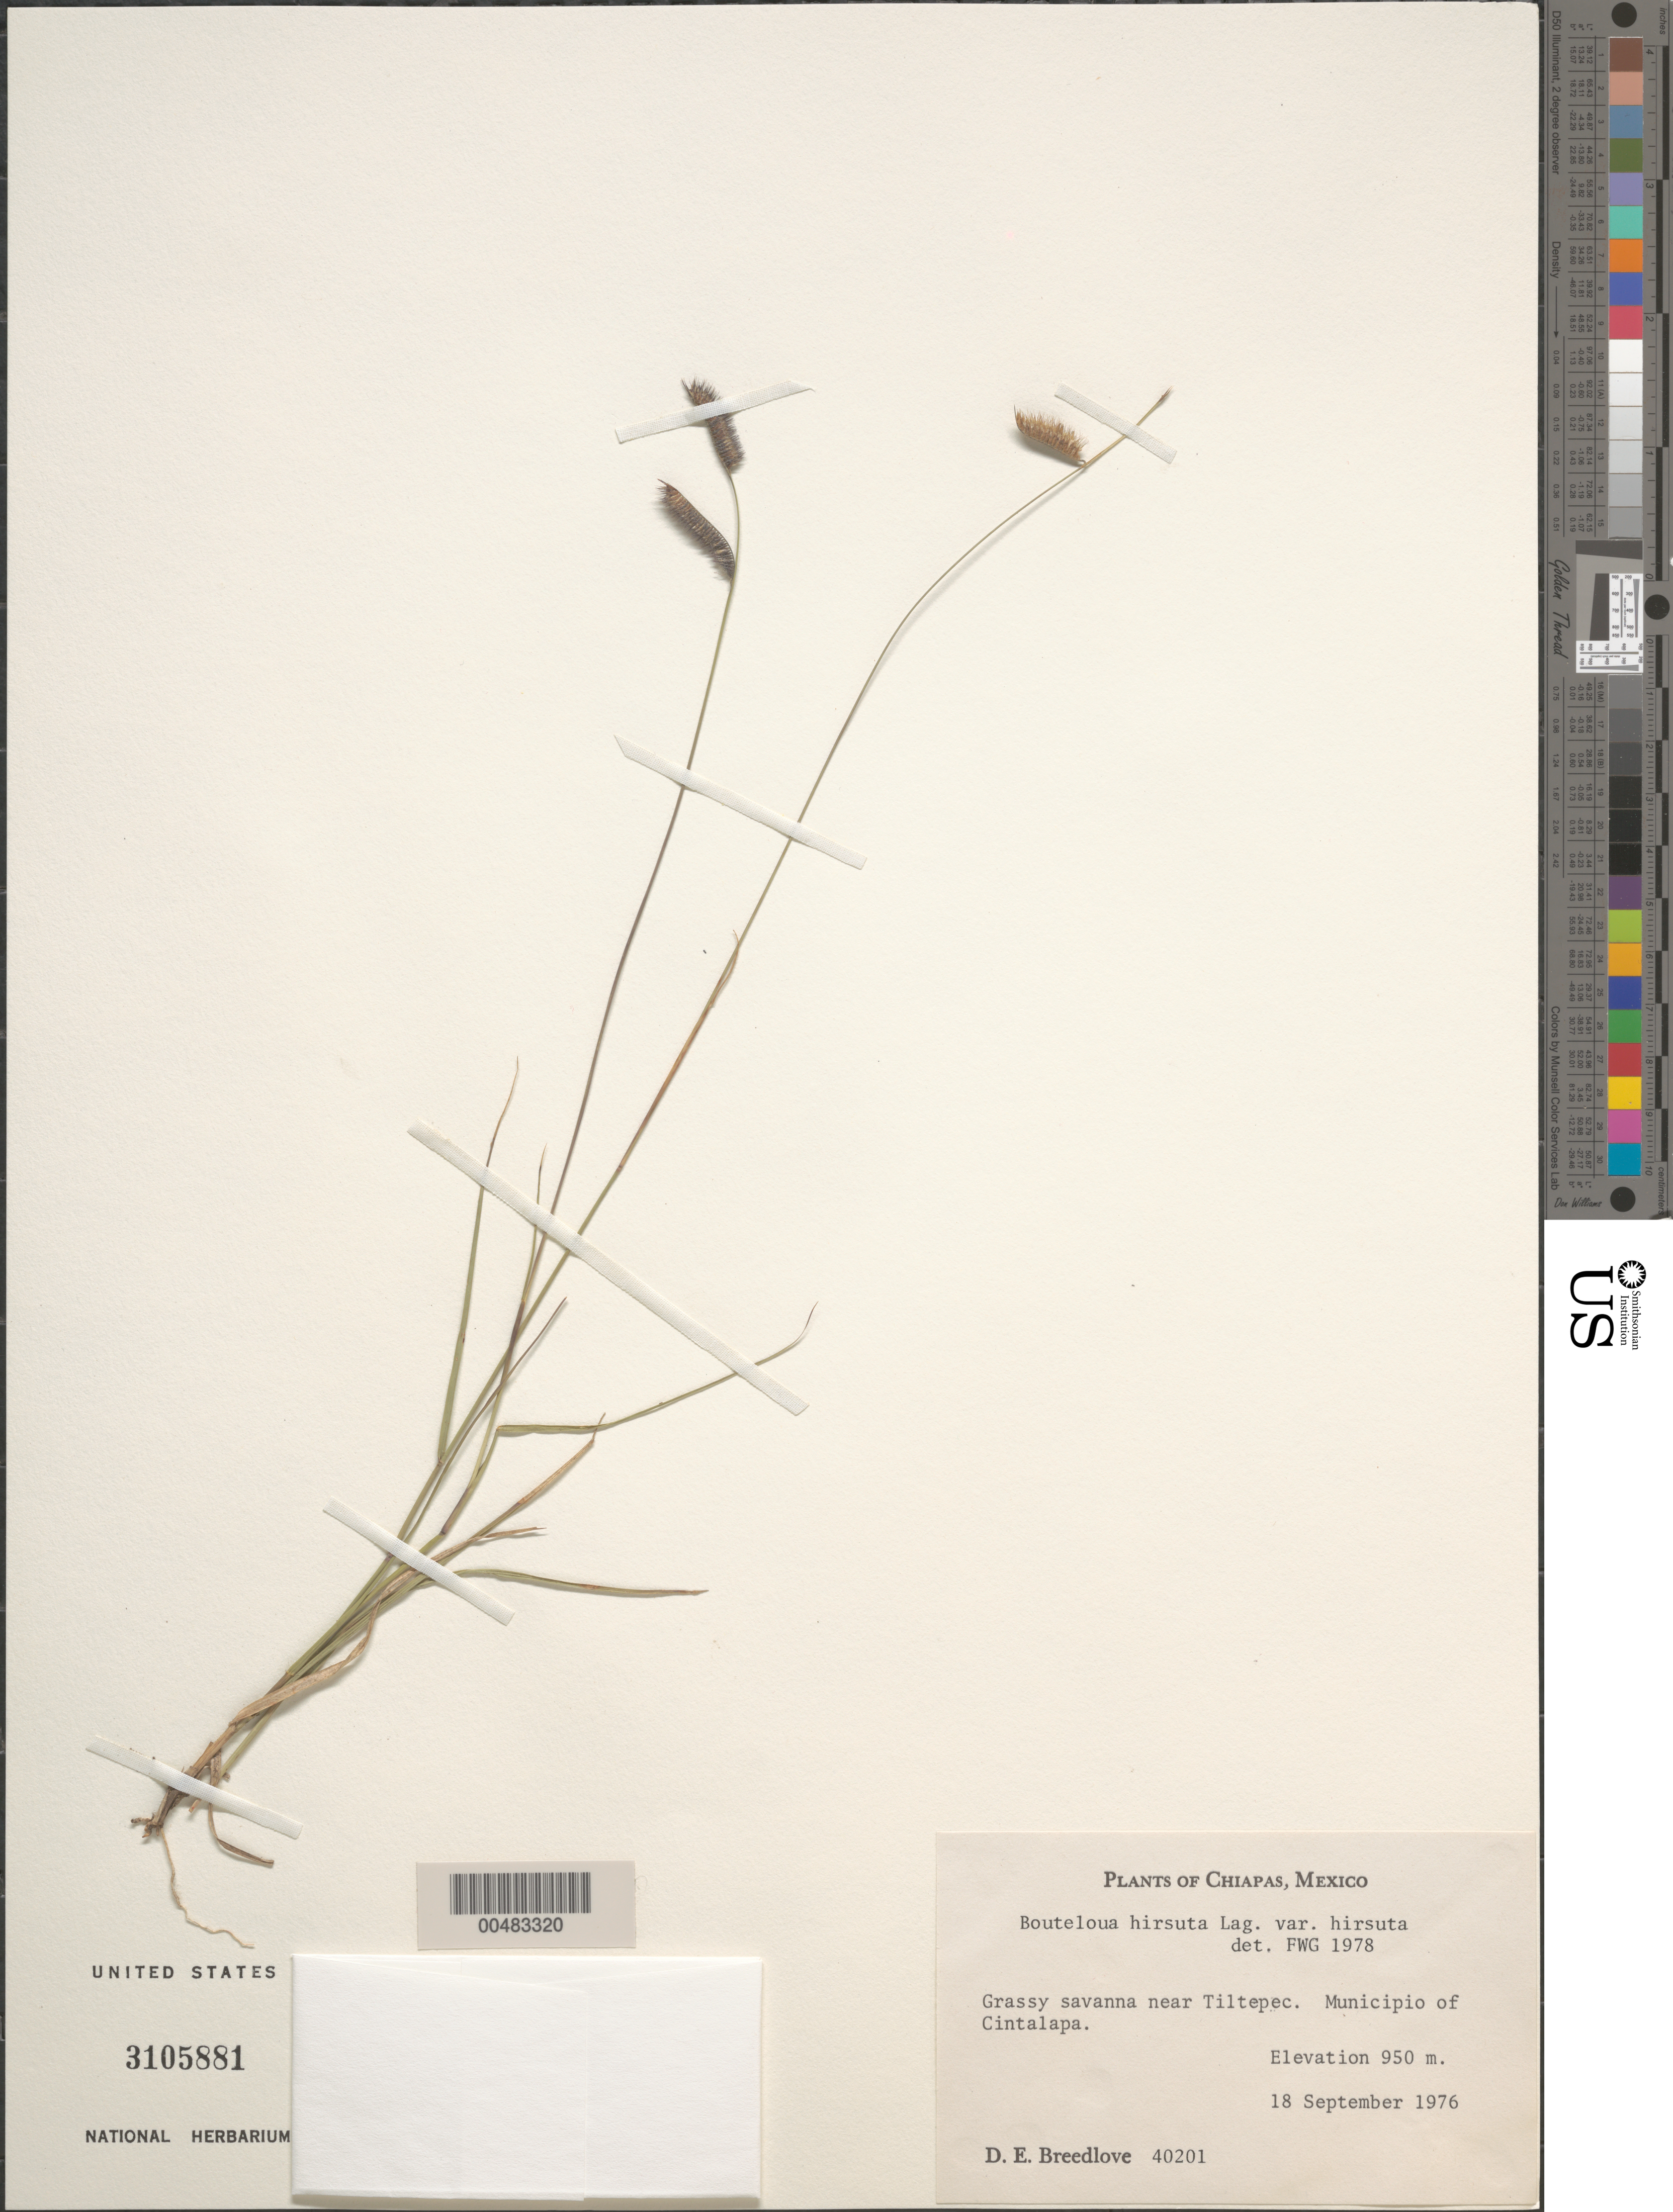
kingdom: Plantae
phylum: Tracheophyta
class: Liliopsida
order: Poales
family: Poaceae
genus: Bouteloua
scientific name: Bouteloua hirsuta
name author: Lag.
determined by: Gould, F. W.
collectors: D. E. Breedlove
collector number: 40201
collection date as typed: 18 Sep 1976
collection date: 1976-09-18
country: Mexico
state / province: Chiapas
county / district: Cintalapa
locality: Near Tiltepec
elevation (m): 950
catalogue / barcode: US 3105881